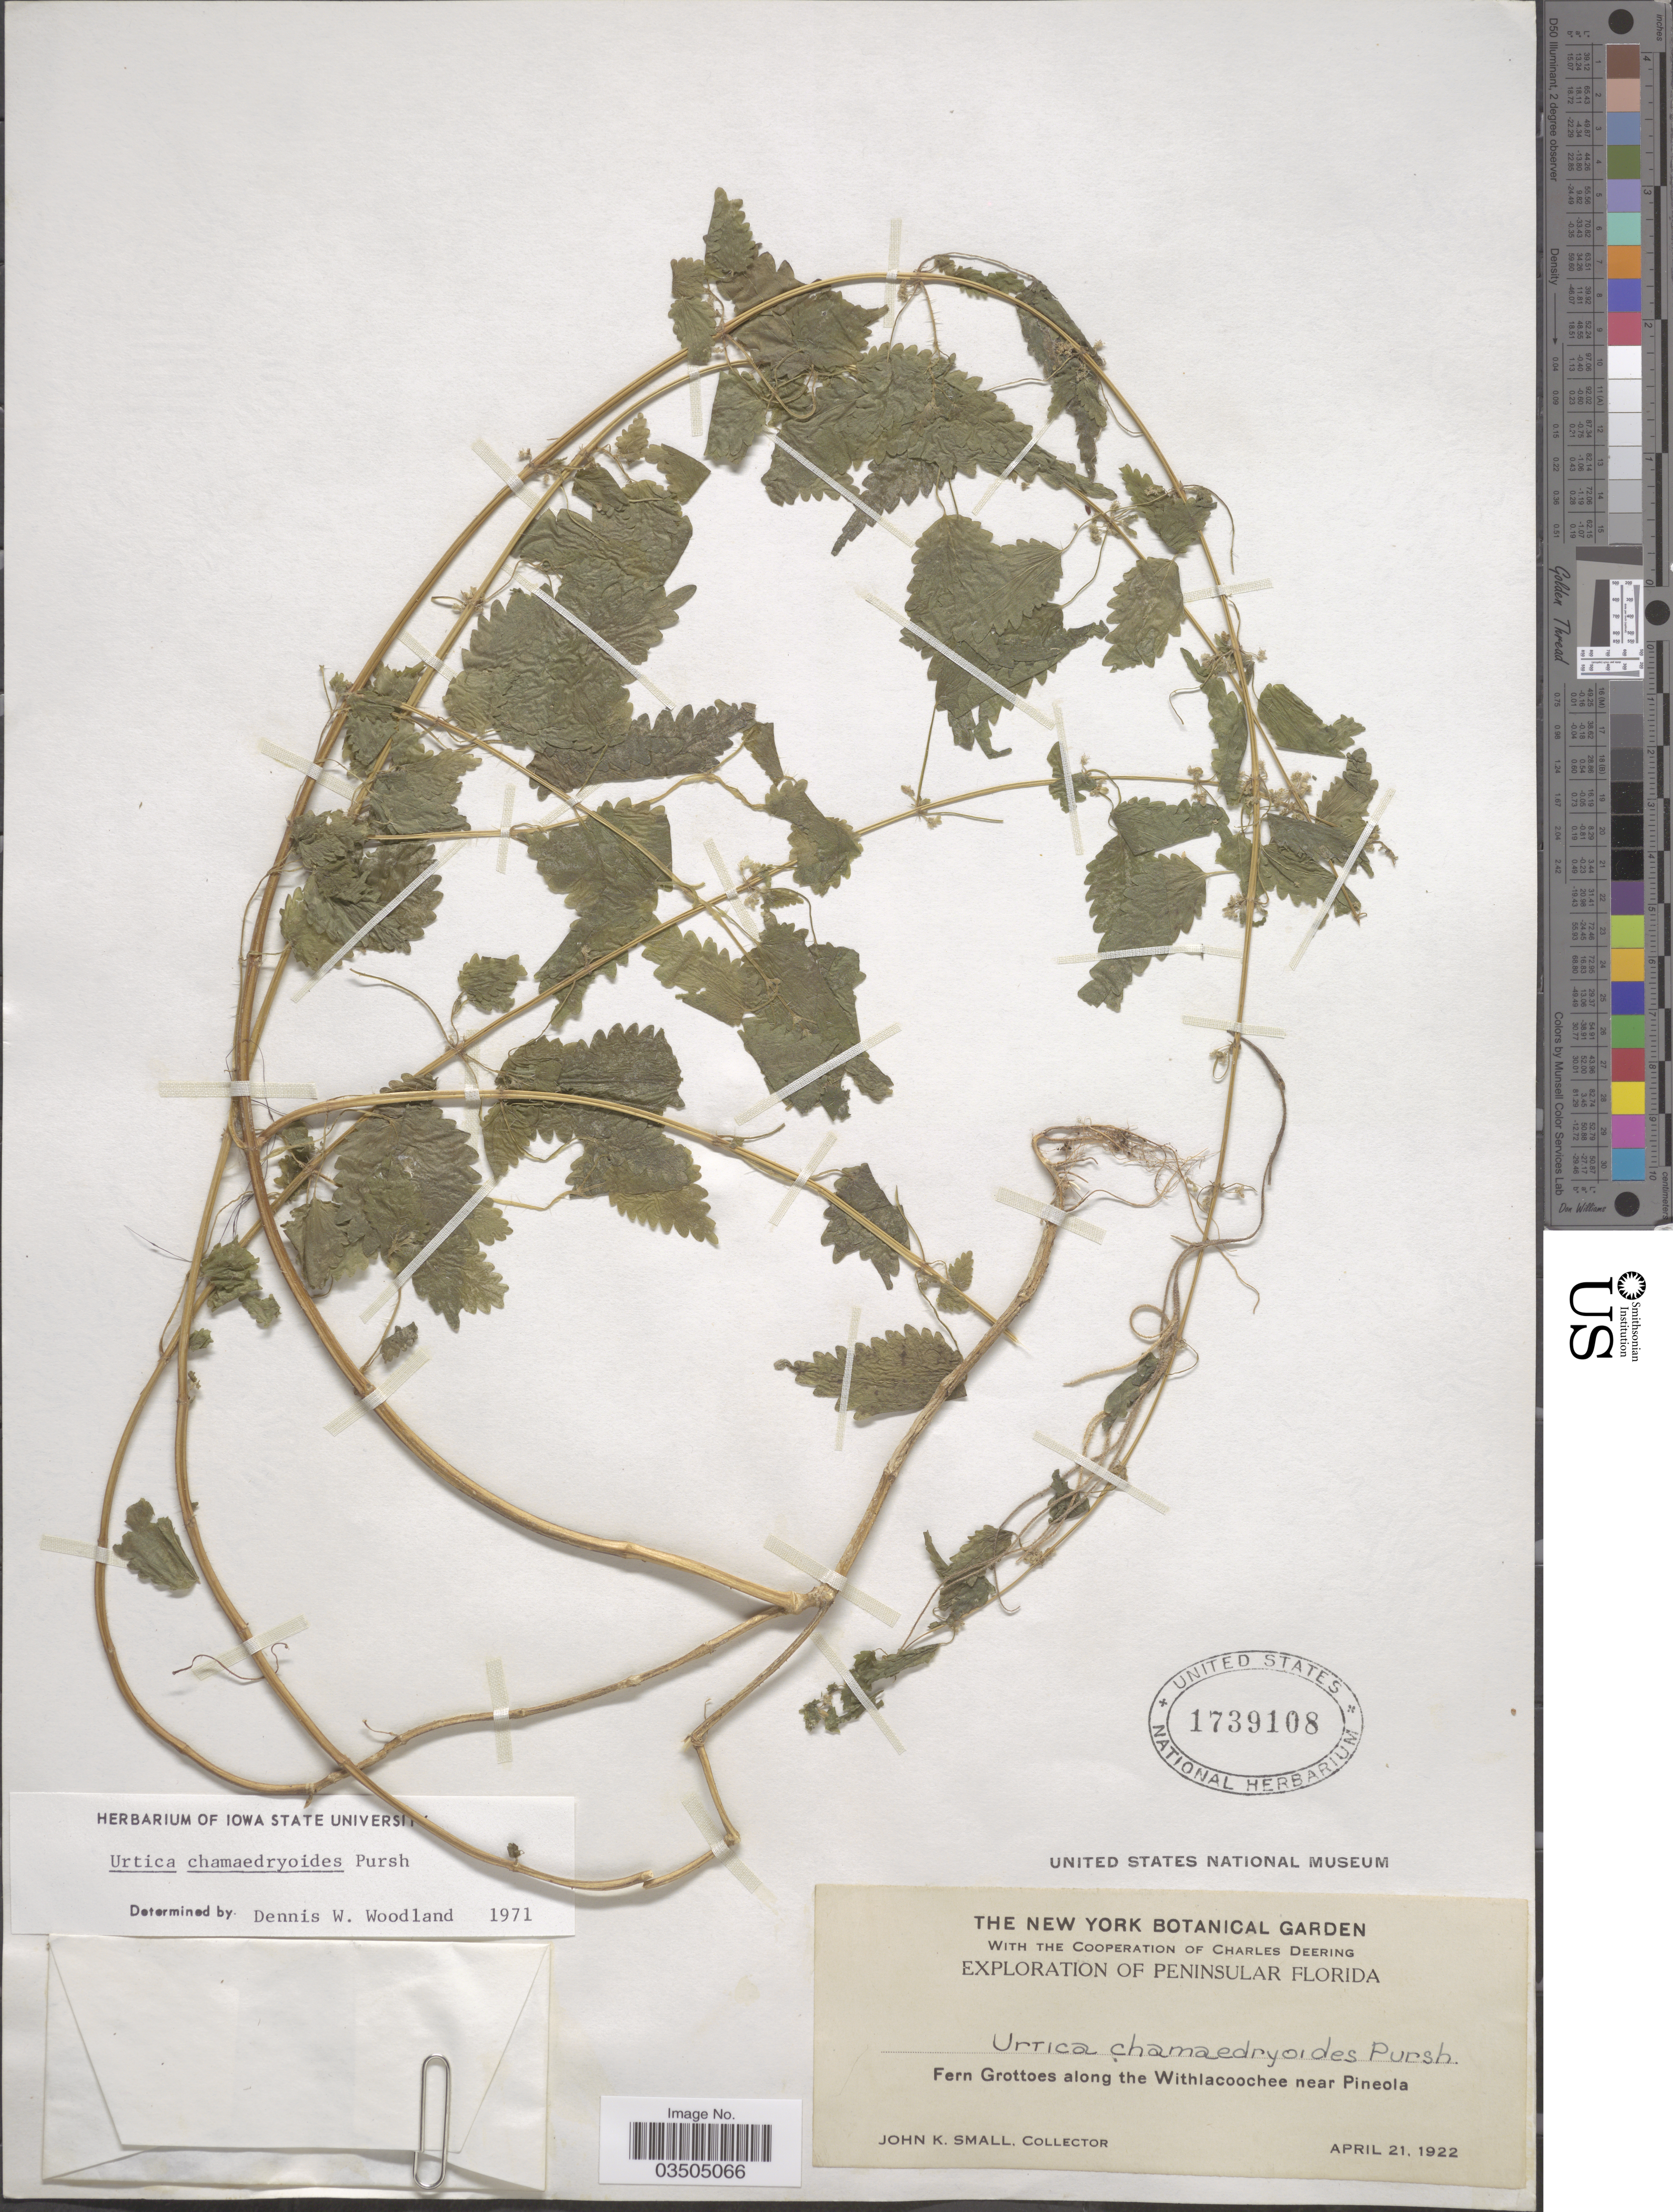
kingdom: Plantae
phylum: Tracheophyta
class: Magnoliopsida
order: Rosales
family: Urticaceae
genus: Urtica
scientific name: Urtica chamaedryoides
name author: Pursh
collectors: J. K. Small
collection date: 1922-04-21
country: United States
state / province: Florida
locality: Peninsular Florida. Fern Grottoes along the Withlacoochee near Pineola.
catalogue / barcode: US 1739108